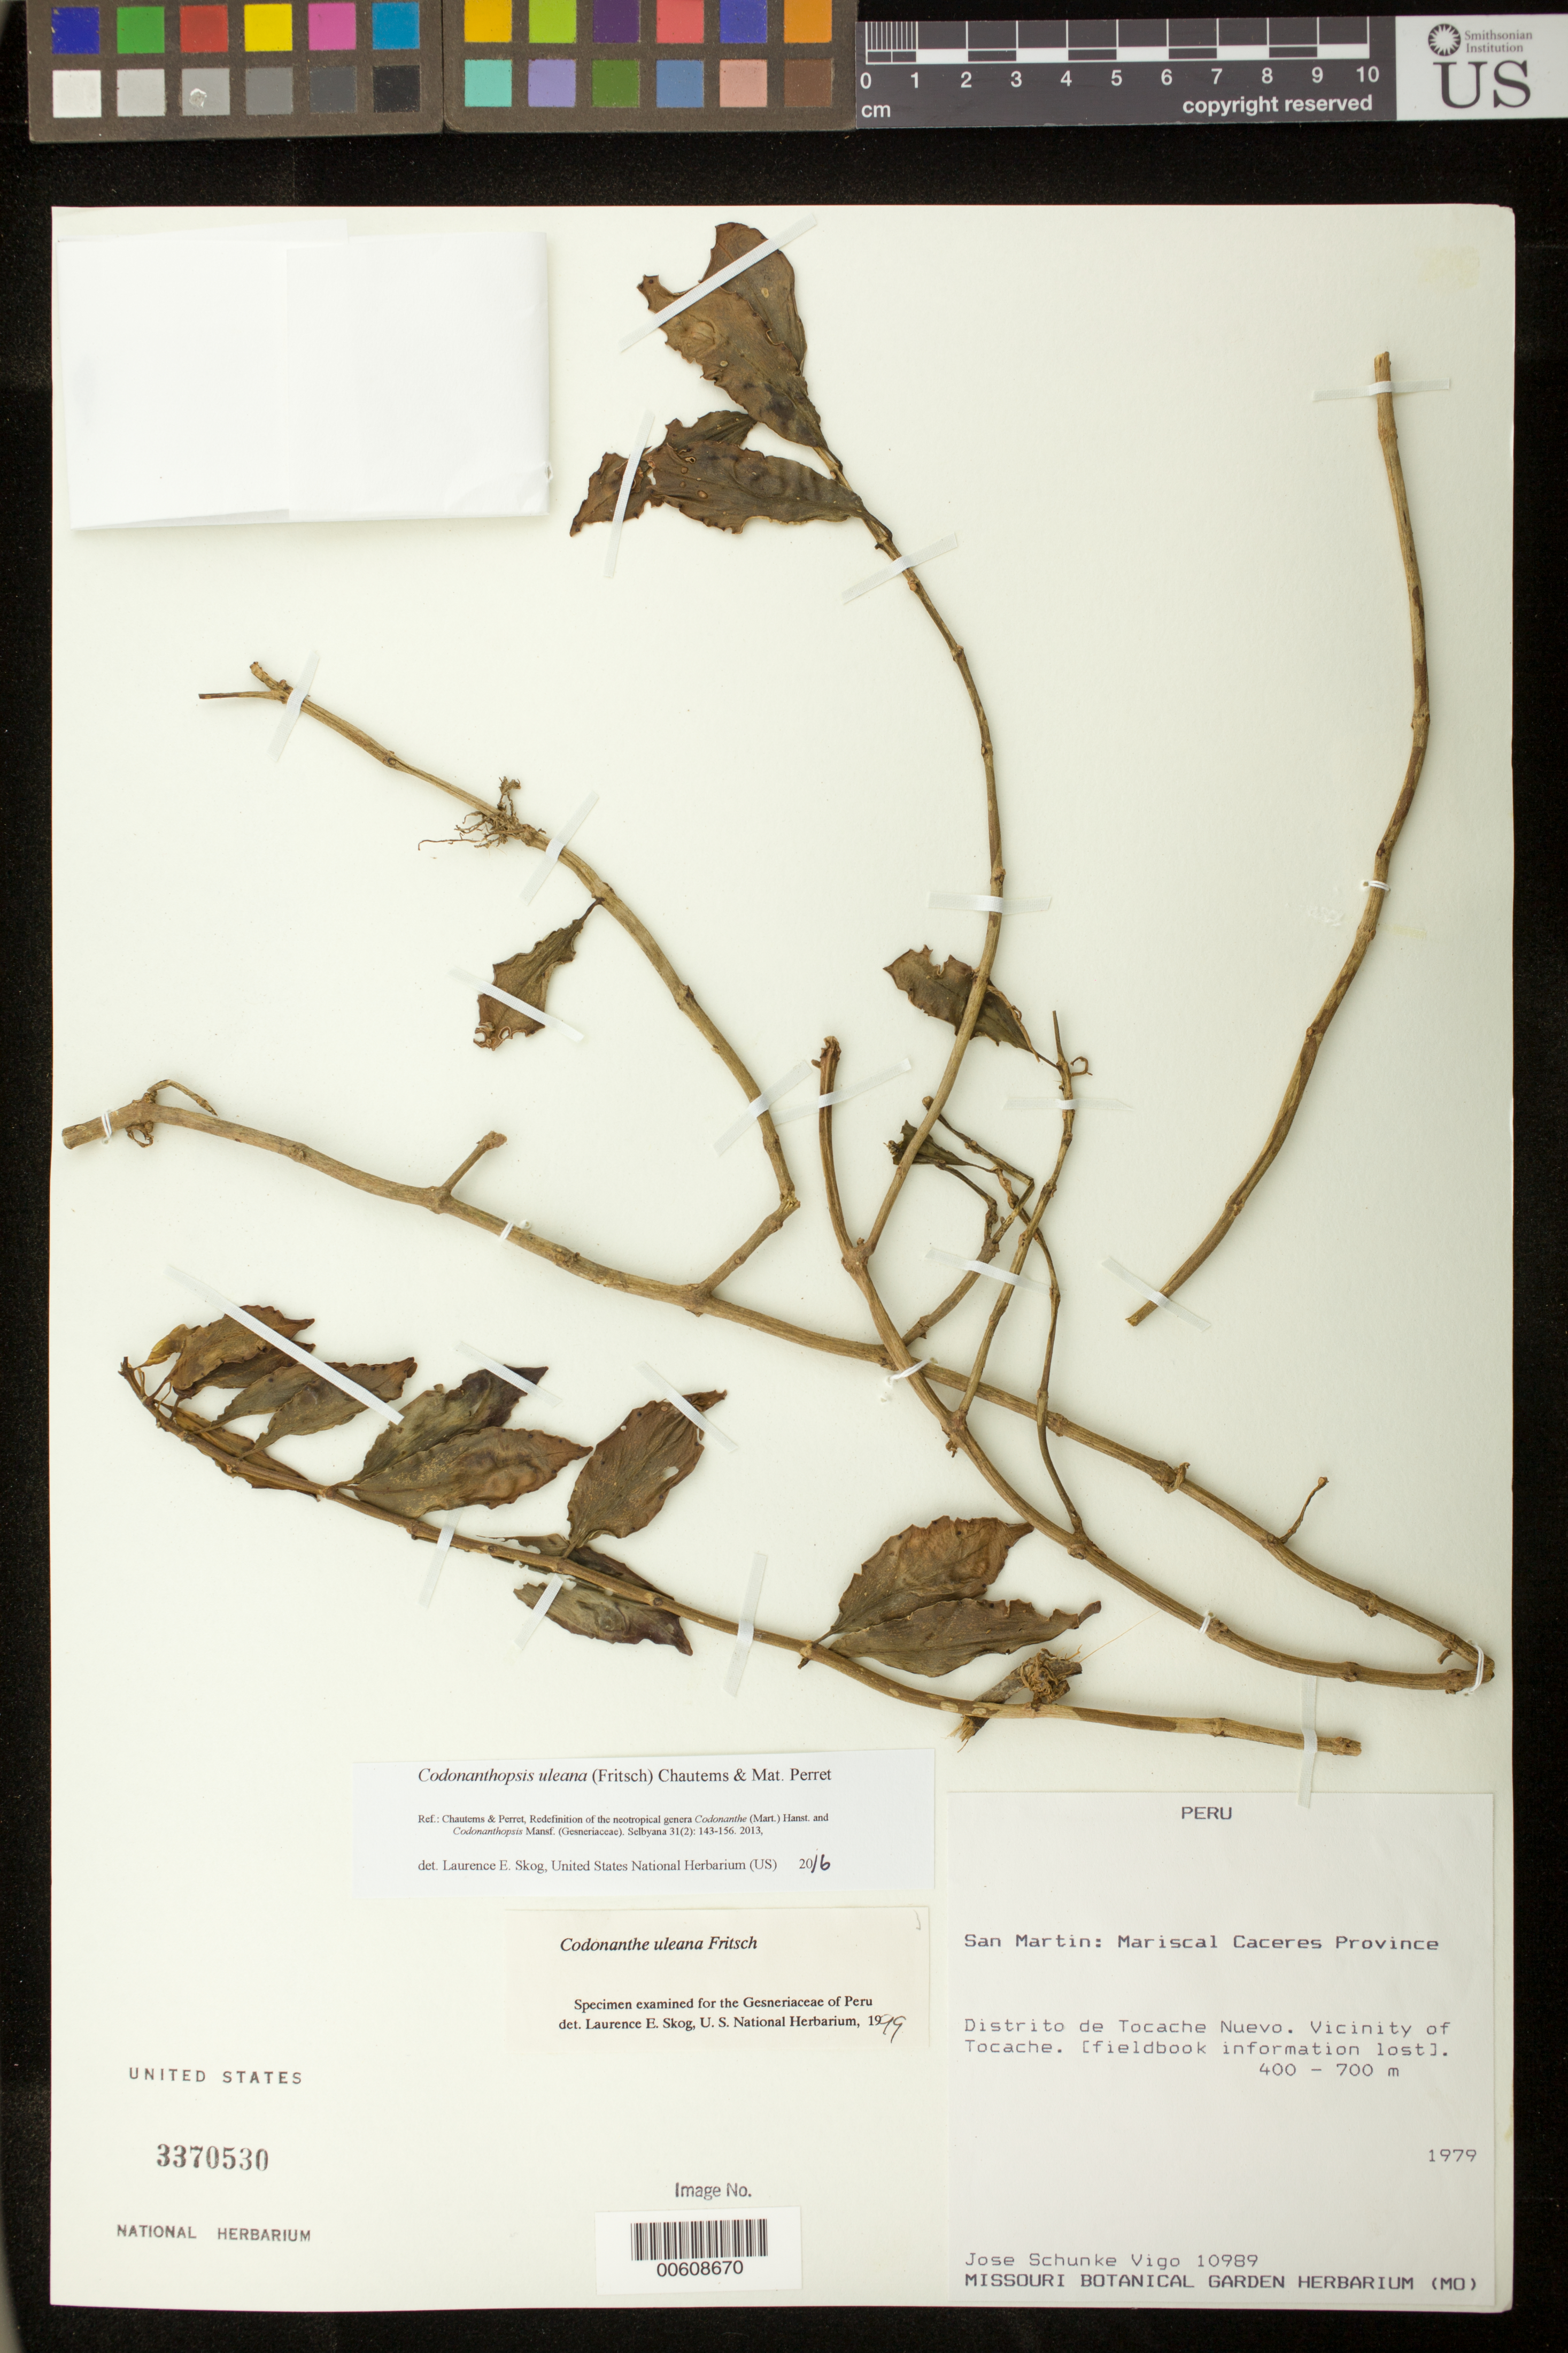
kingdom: Plantae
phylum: Tracheophyta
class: Magnoliopsida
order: Lamiales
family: Gesneriaceae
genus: Codonanthopsis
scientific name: Codonanthopsis uleana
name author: (Fritsch) Chautems & Mat.Perret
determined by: Skog, Laurence E.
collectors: J. Schunke Vigo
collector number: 10989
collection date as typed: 1979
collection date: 1979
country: Peru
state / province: San Martín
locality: Prov. Mariscal Caceres, Dtto. de Tocache Nuevo; vicinity of Tocache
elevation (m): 400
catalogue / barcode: US 3370530